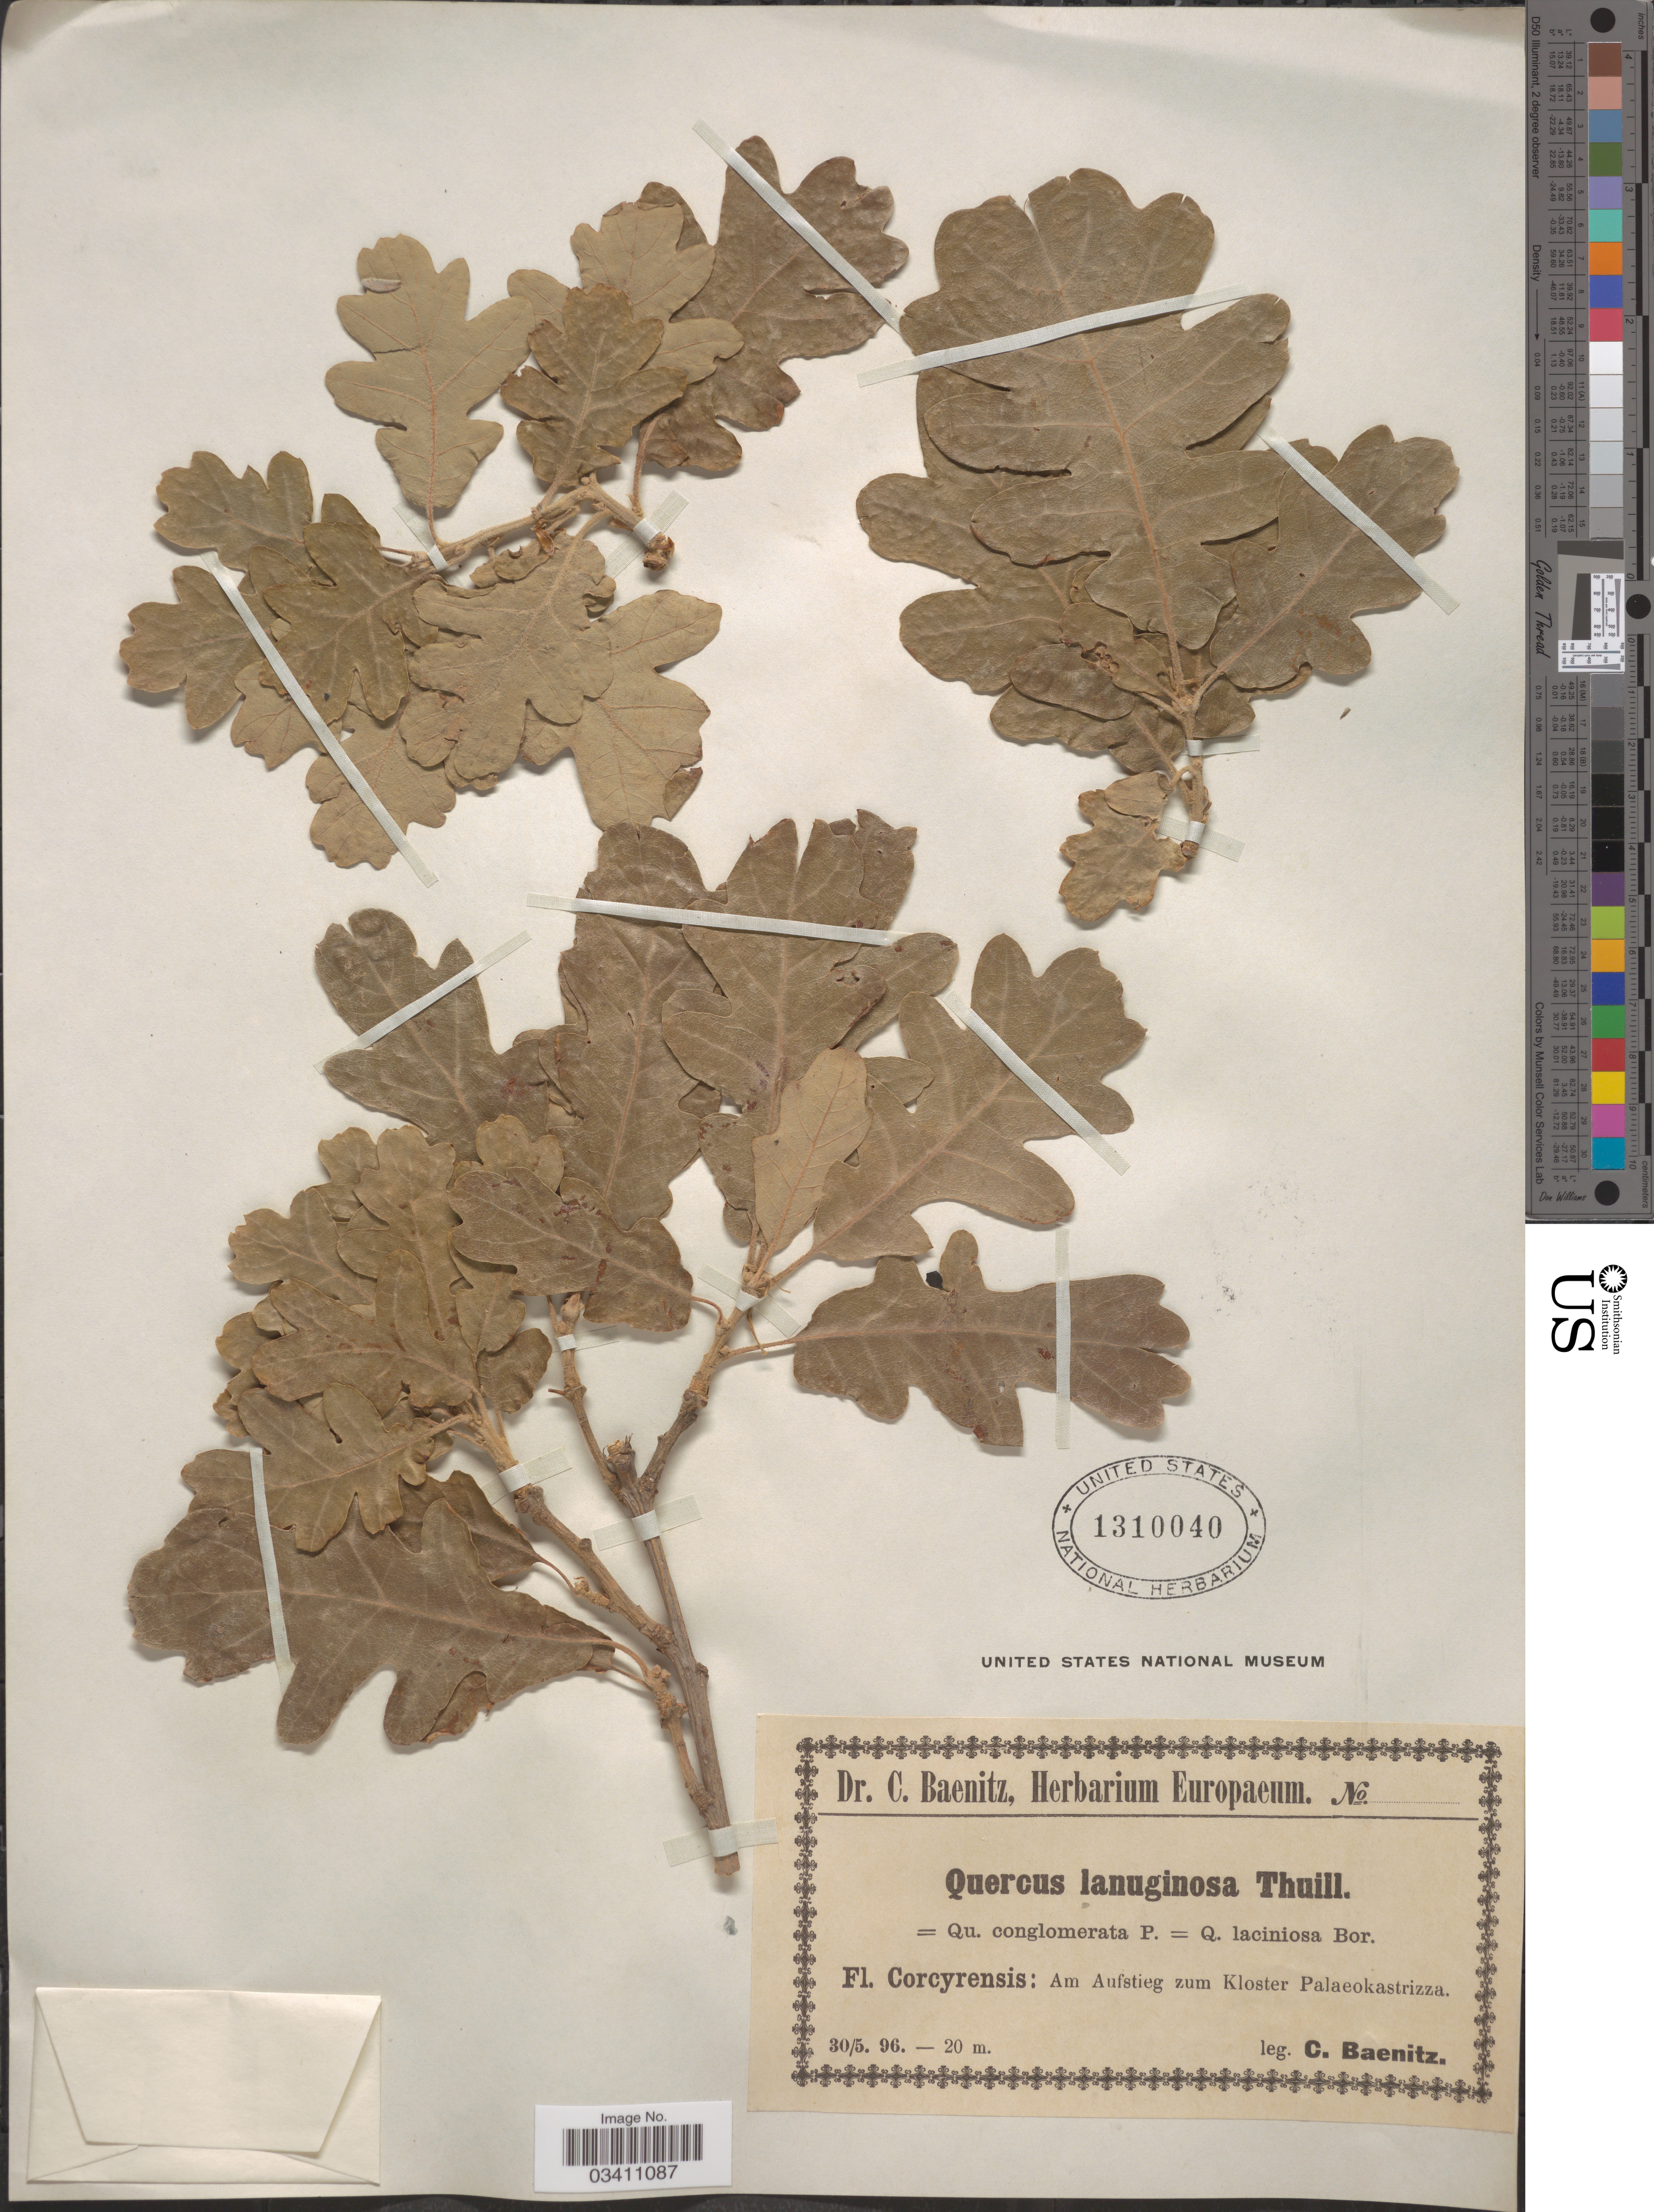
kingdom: Plantae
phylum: Tracheophyta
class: Magnoliopsida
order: Fagales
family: Fagaceae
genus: Quercus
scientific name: Quercus lanuginosa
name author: Beck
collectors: C. G. Baenitz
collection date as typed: Transcribed d/m/y: 30/5/96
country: Greece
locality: Corcyrensis: Am Aufstieg zum Kloster Palaeokastrizza.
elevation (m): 20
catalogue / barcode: US 1310040